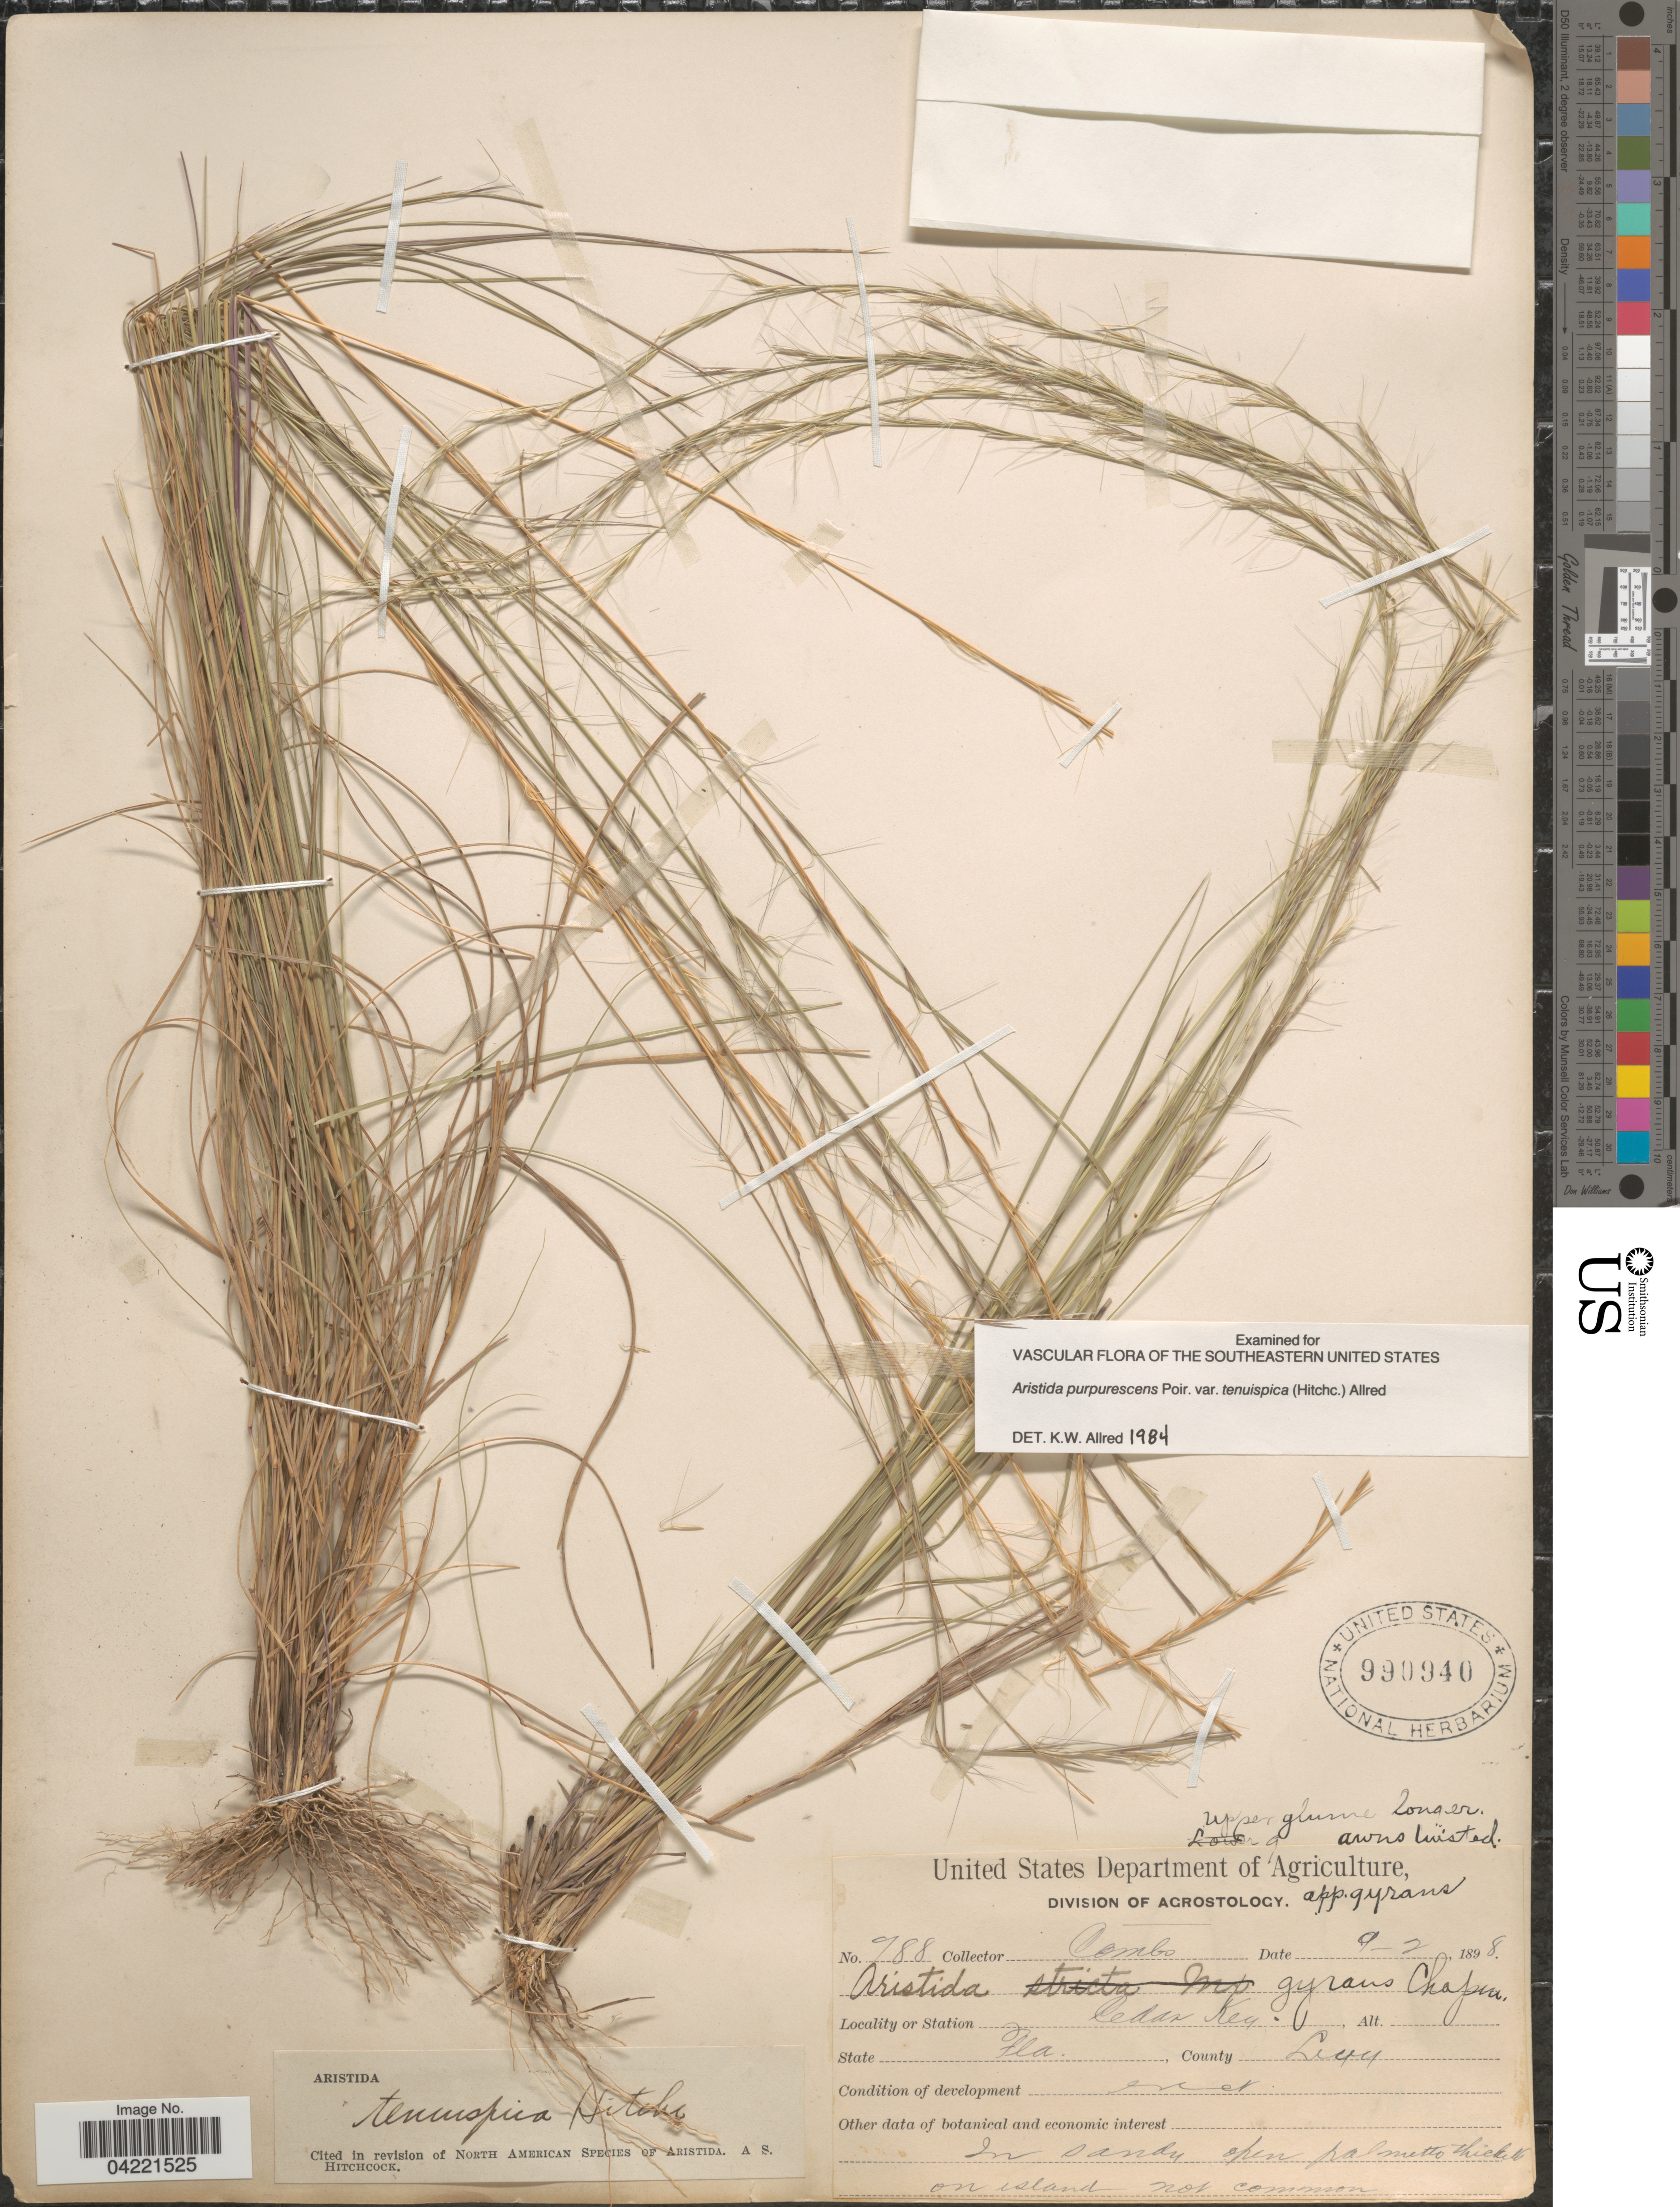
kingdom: Plantae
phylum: Tracheophyta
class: Liliopsida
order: Poales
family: Poaceae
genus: Aristida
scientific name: Aristida purpurascens var. tenuispica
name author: (Hitchc.) Allred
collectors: -. Combs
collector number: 788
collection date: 1898-09-02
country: United States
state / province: Florida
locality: Station Cedar Key. County Levy.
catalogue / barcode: US 990940